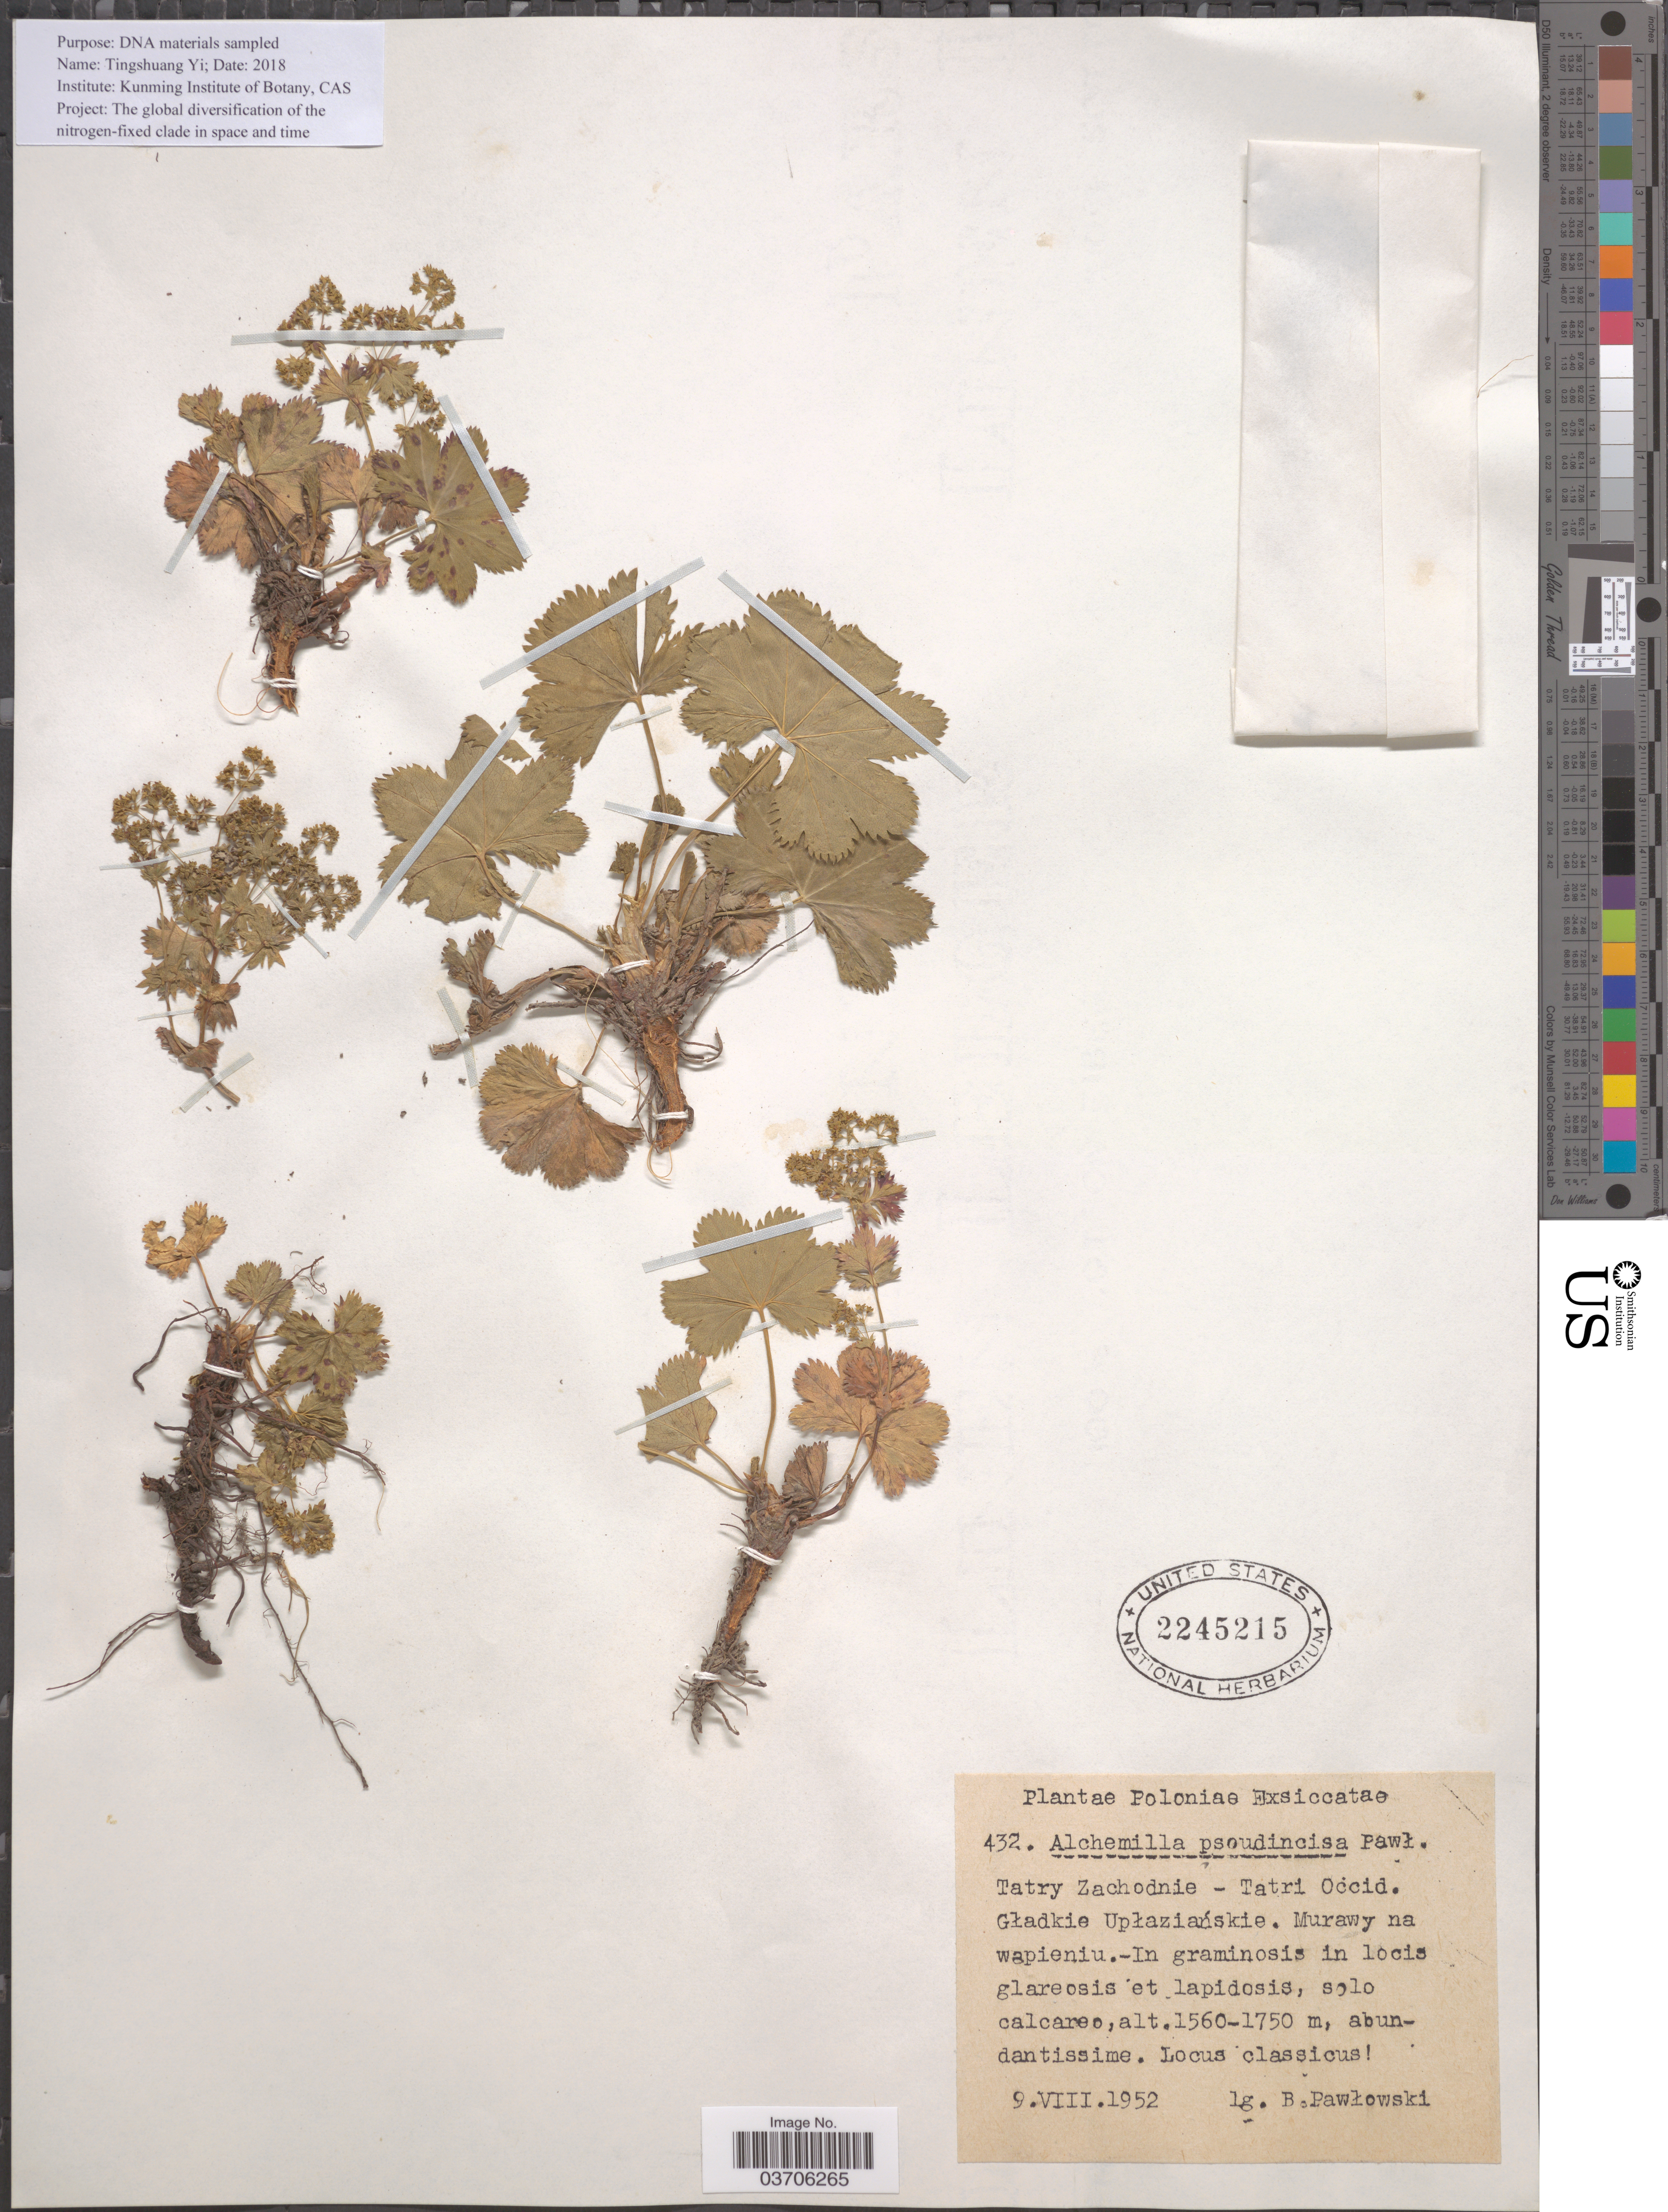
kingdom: Plantae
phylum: Tracheophyta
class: Magnoliopsida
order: Rosales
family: Rosaceae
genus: Alchemilla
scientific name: Alchemilla pseudoincisa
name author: Pawł.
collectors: B. Pawlowski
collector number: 432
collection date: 1952-08-09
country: Poland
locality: Poloniae. Tatry Zachodnie - Tatri occid. Gladkie Uplazianskie.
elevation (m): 1560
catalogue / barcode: US 2245215